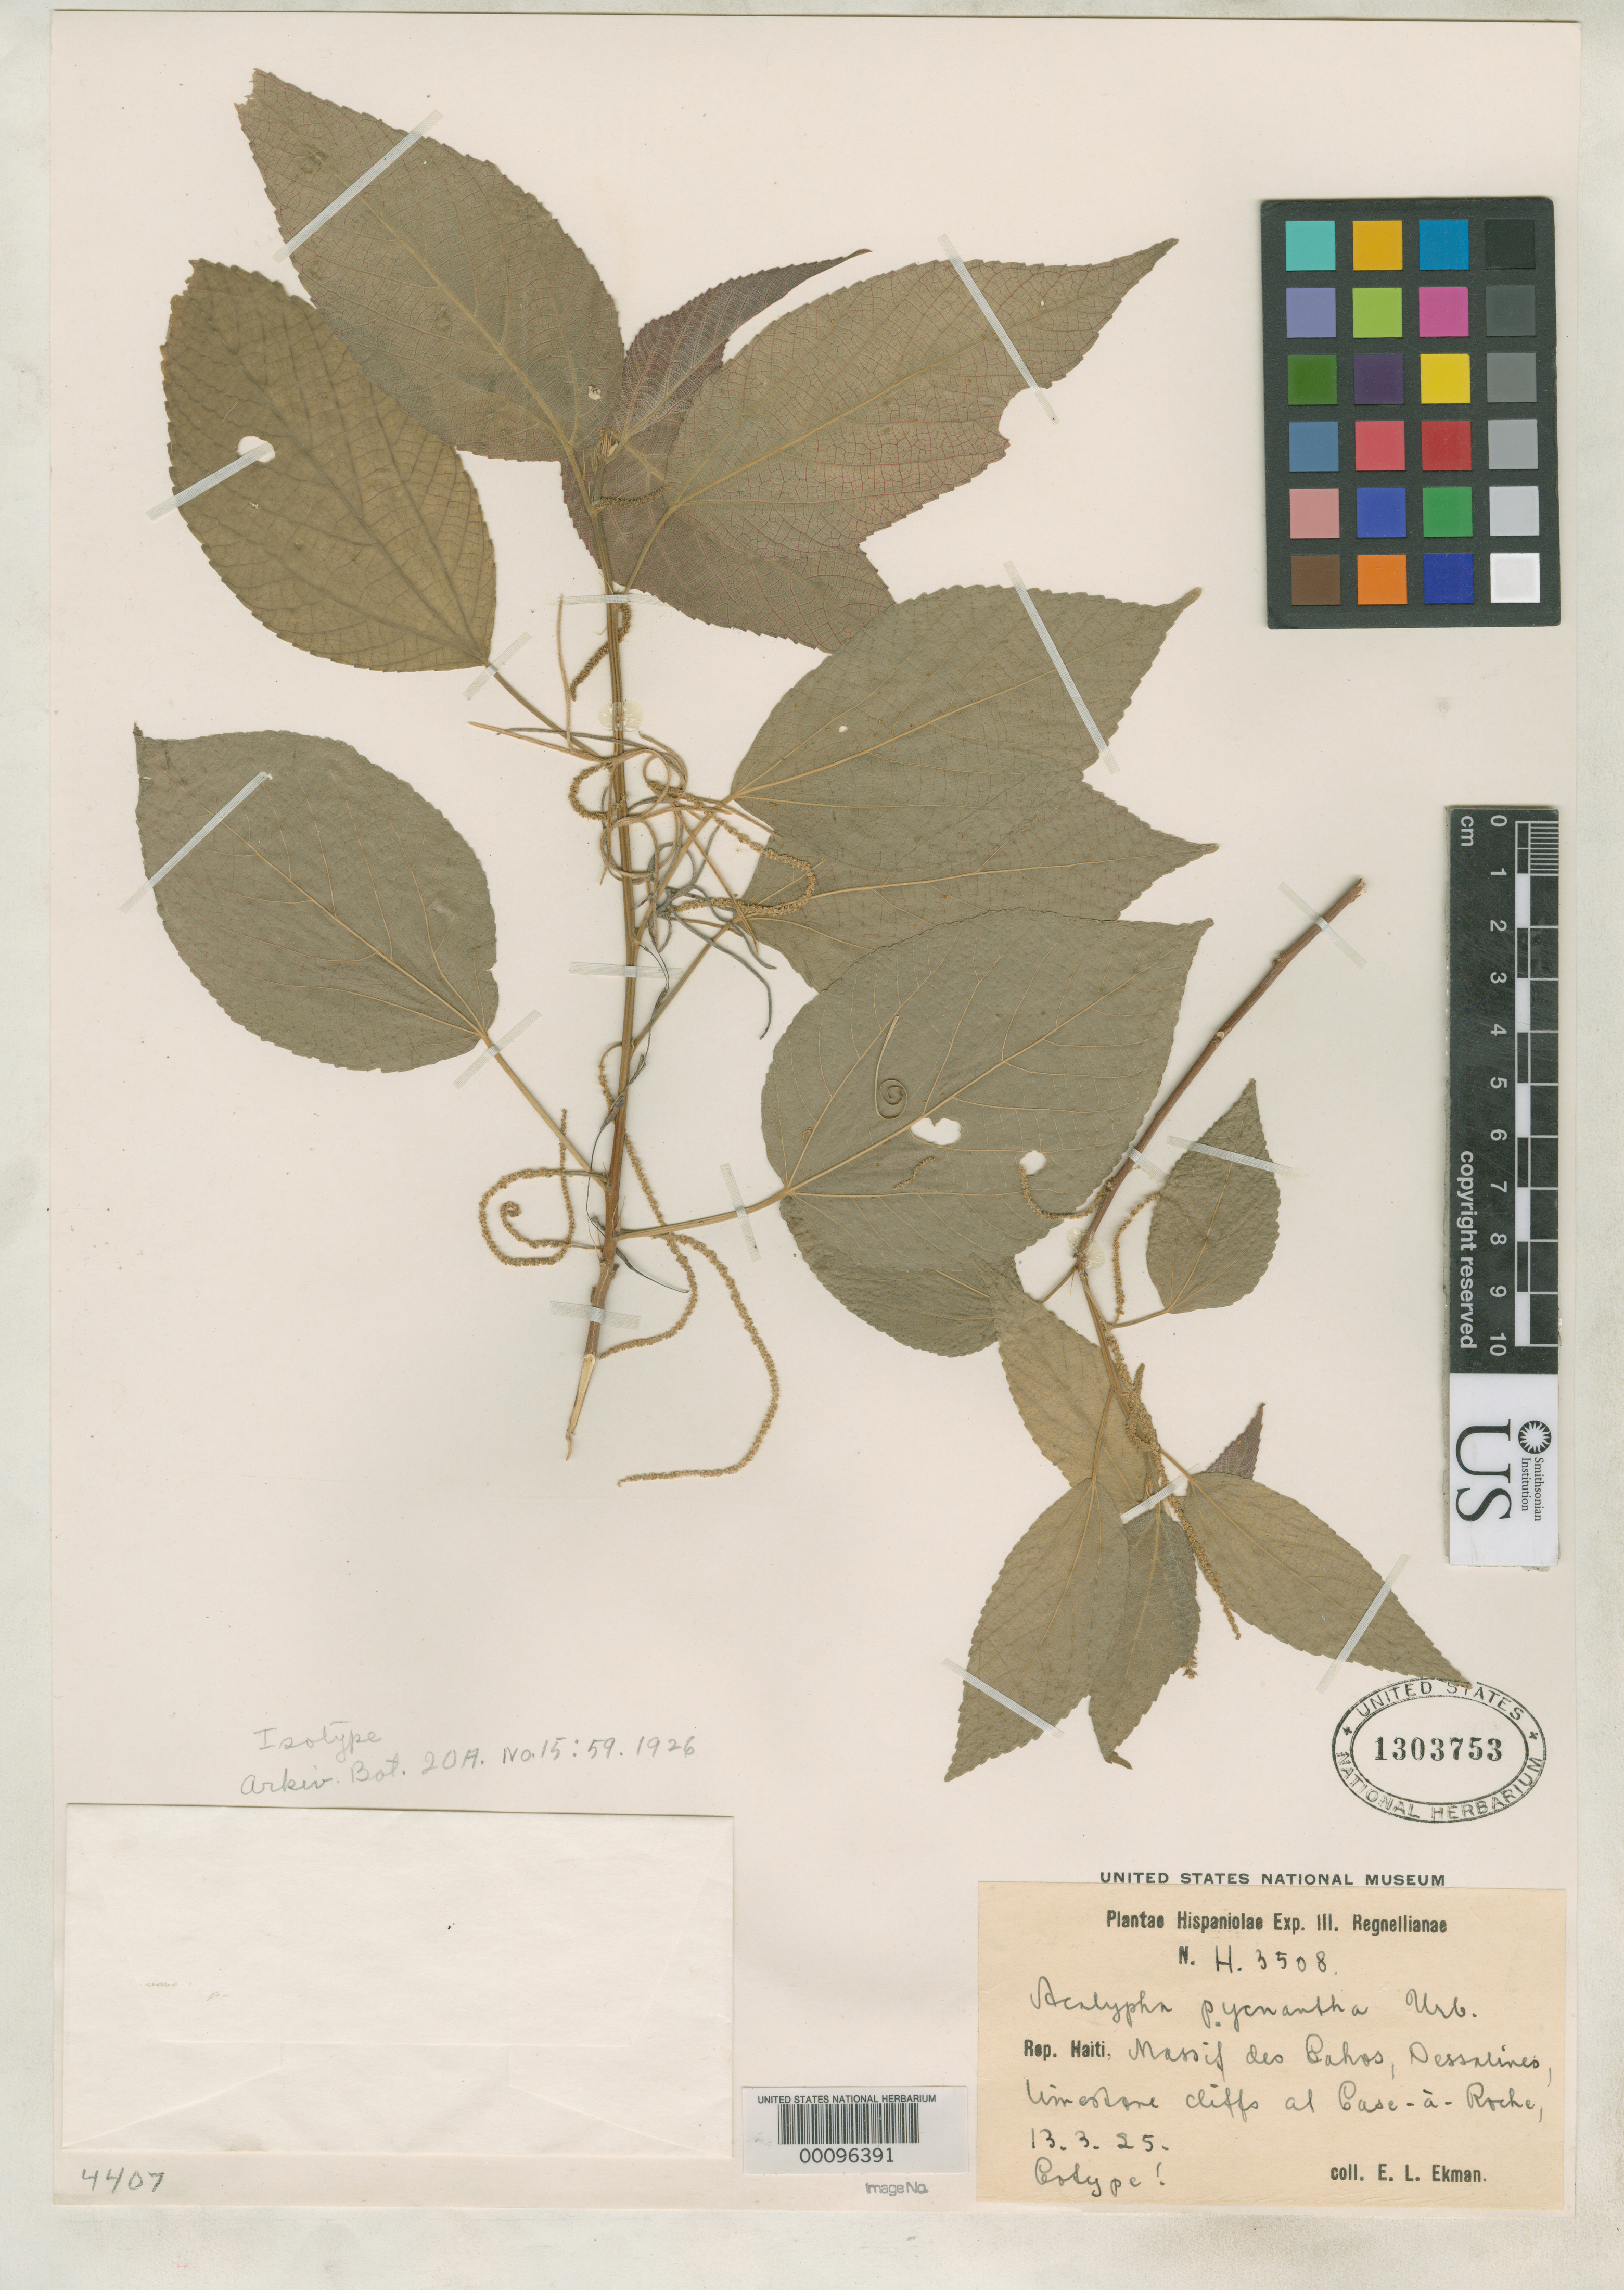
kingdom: Plantae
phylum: Tracheophyta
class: Magnoliopsida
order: Malpighiales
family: Euphorbiaceae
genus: Acalypha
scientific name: Acalypha pycnantha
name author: Urb.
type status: Isotype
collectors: E. L. Ekman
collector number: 3508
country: Haiti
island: Hispaniola Island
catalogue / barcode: US 1303753